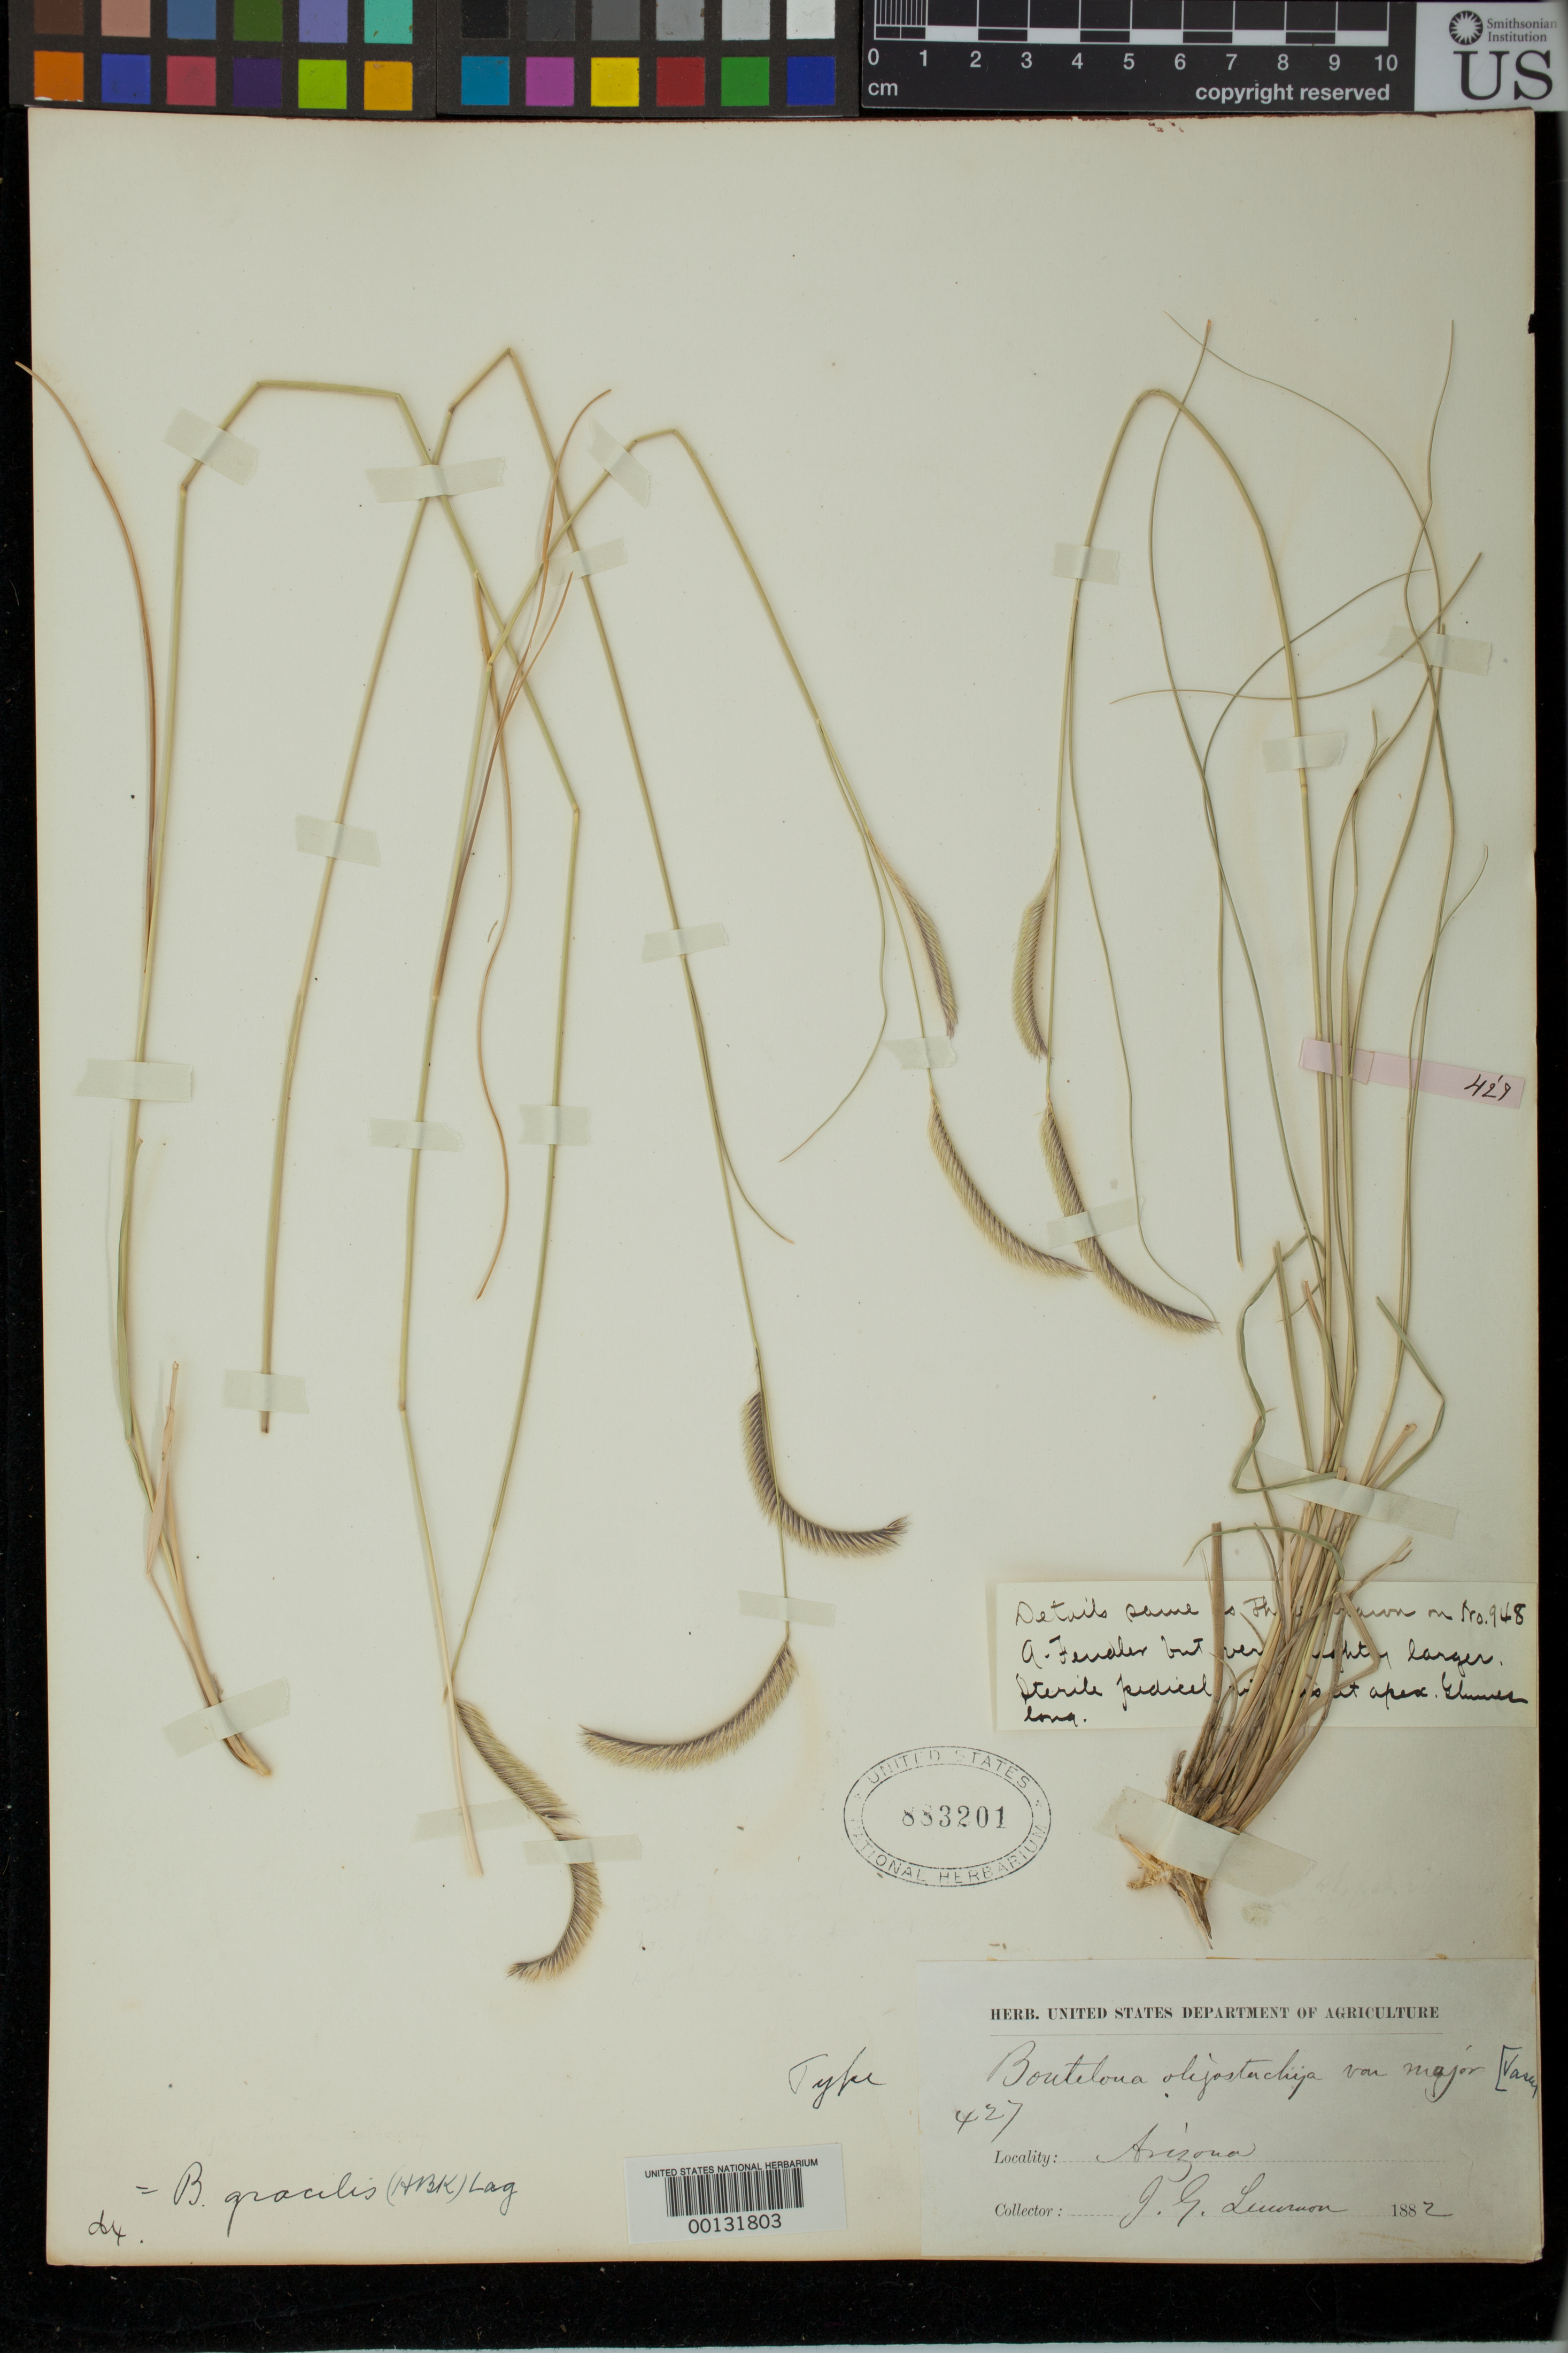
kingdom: Plantae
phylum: Tracheophyta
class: Liliopsida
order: Poales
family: Poaceae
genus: Bouteloua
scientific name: Bouteloua oligostachya var. major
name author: Vasey ex L.H. Dewey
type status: Holotype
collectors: J. G. Lemmon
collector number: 427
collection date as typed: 1882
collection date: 1882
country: United States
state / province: Arizona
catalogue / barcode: US 883201